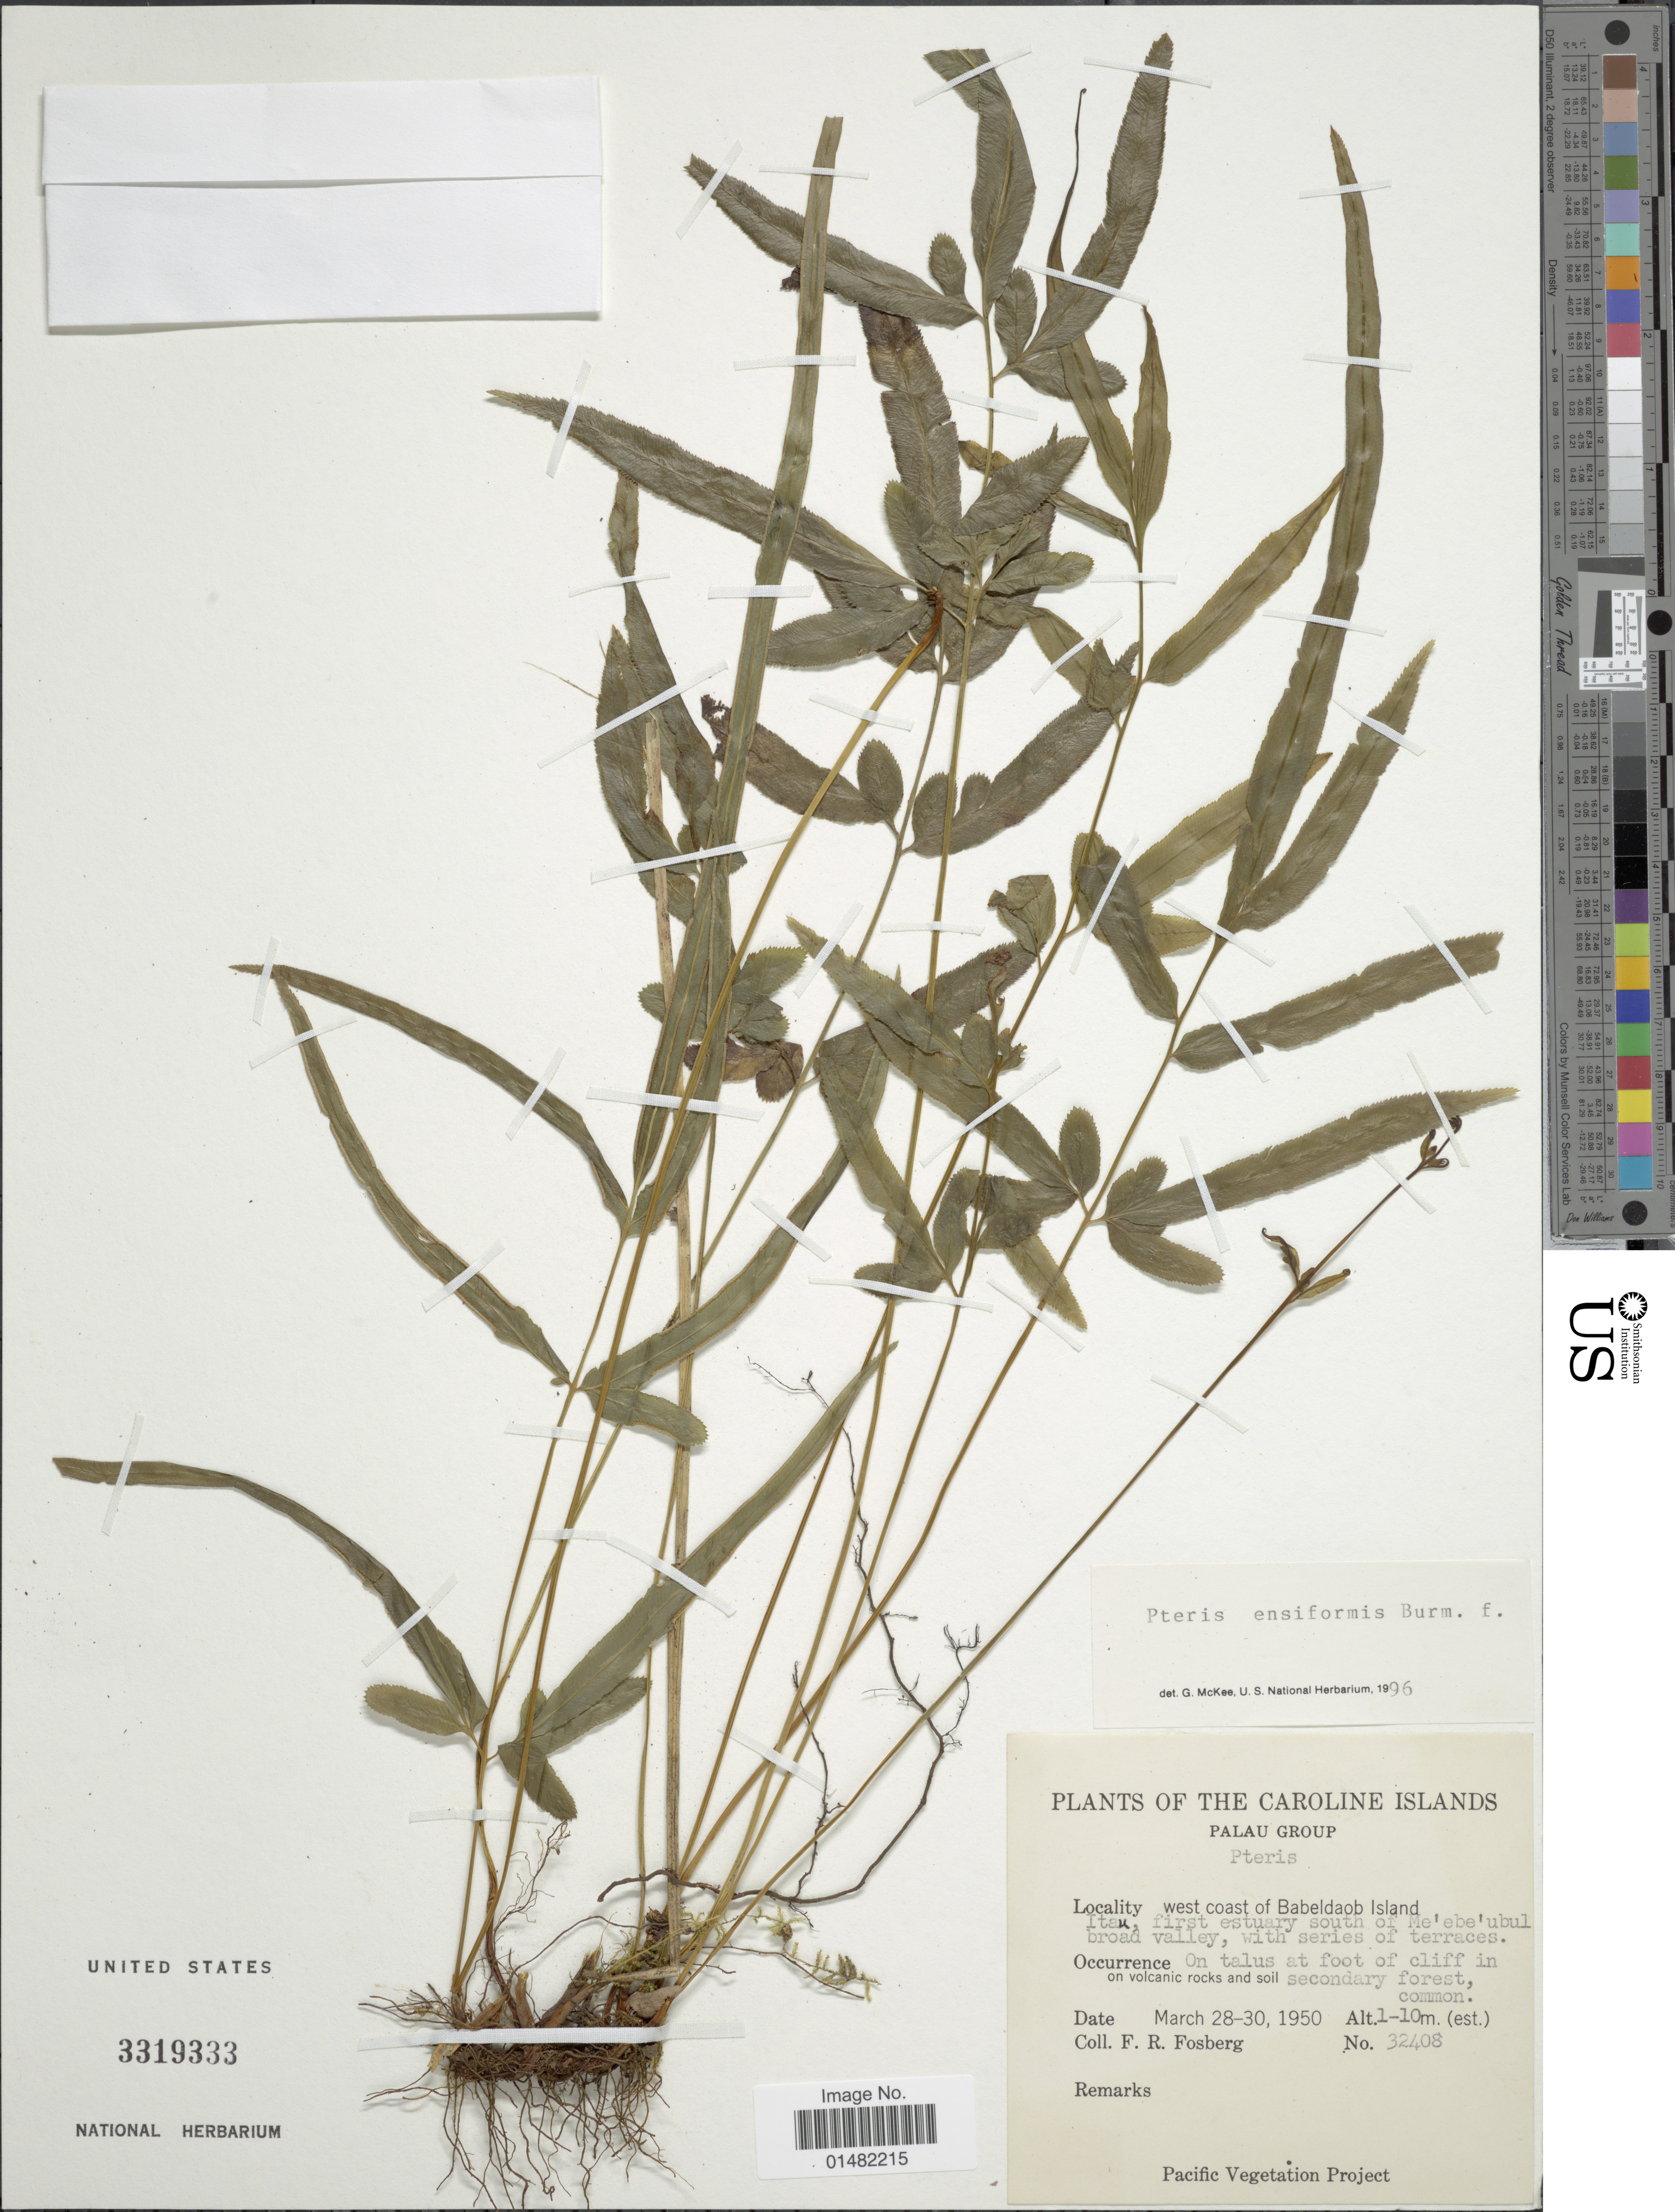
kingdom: Plantae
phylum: Tracheophyta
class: Polypodiopsida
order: Polypodiales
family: Pteridaceae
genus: Pteris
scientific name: Pteris ensiformis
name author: Burm. f.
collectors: F. R. Fosberg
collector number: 32408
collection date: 1950-03-28/1950-03-30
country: Palau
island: Babeldaob [Babelthuap]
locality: Caroline Islands, Palau Group, west coast of Babeldaob Island, Itau, first estuary south of Me'ebe'ubul broad valley, with series of terraces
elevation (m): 1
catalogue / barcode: US 3319333